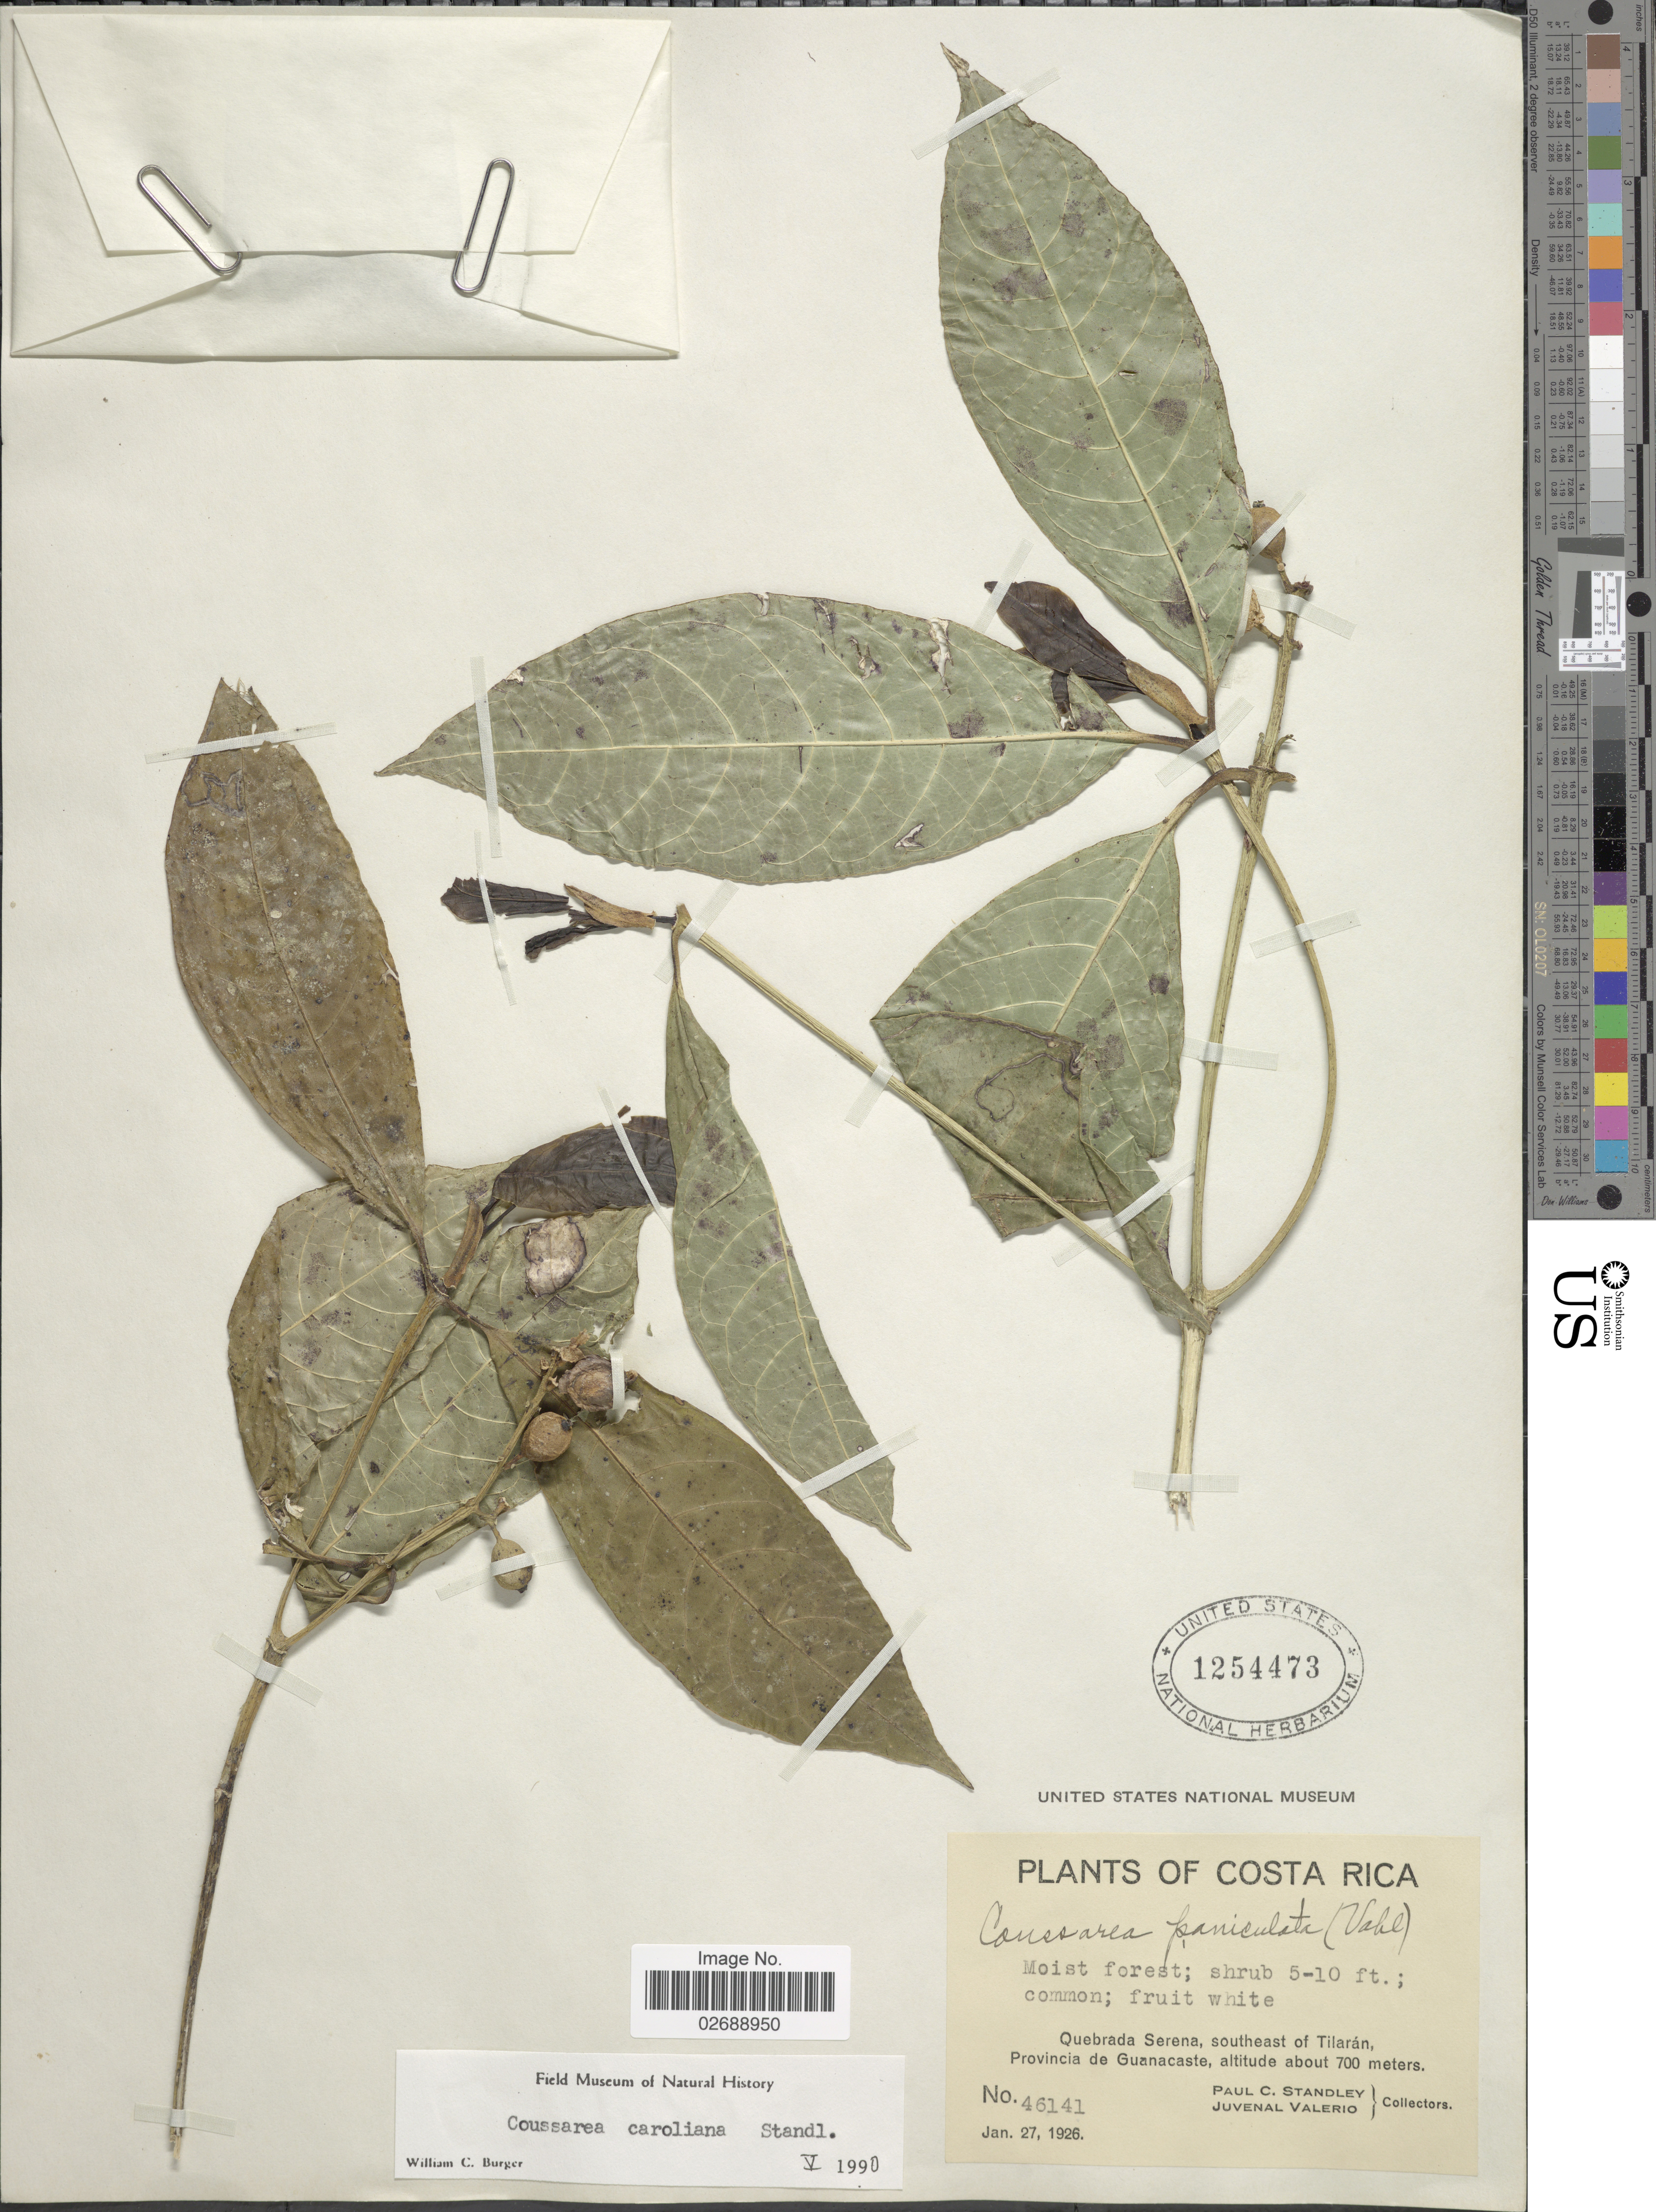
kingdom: Plantae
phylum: Tracheophyta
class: Magnoliopsida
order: Gentianales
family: Rubiaceae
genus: Coussarea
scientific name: Coussarea caroliana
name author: Standl.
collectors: P. C. Standley & J. Valerio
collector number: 46141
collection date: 1926-01-27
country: Costa Rica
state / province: Guanacaste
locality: Quebrada Serena, southeast of Tilaran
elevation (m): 700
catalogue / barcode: US 1254473